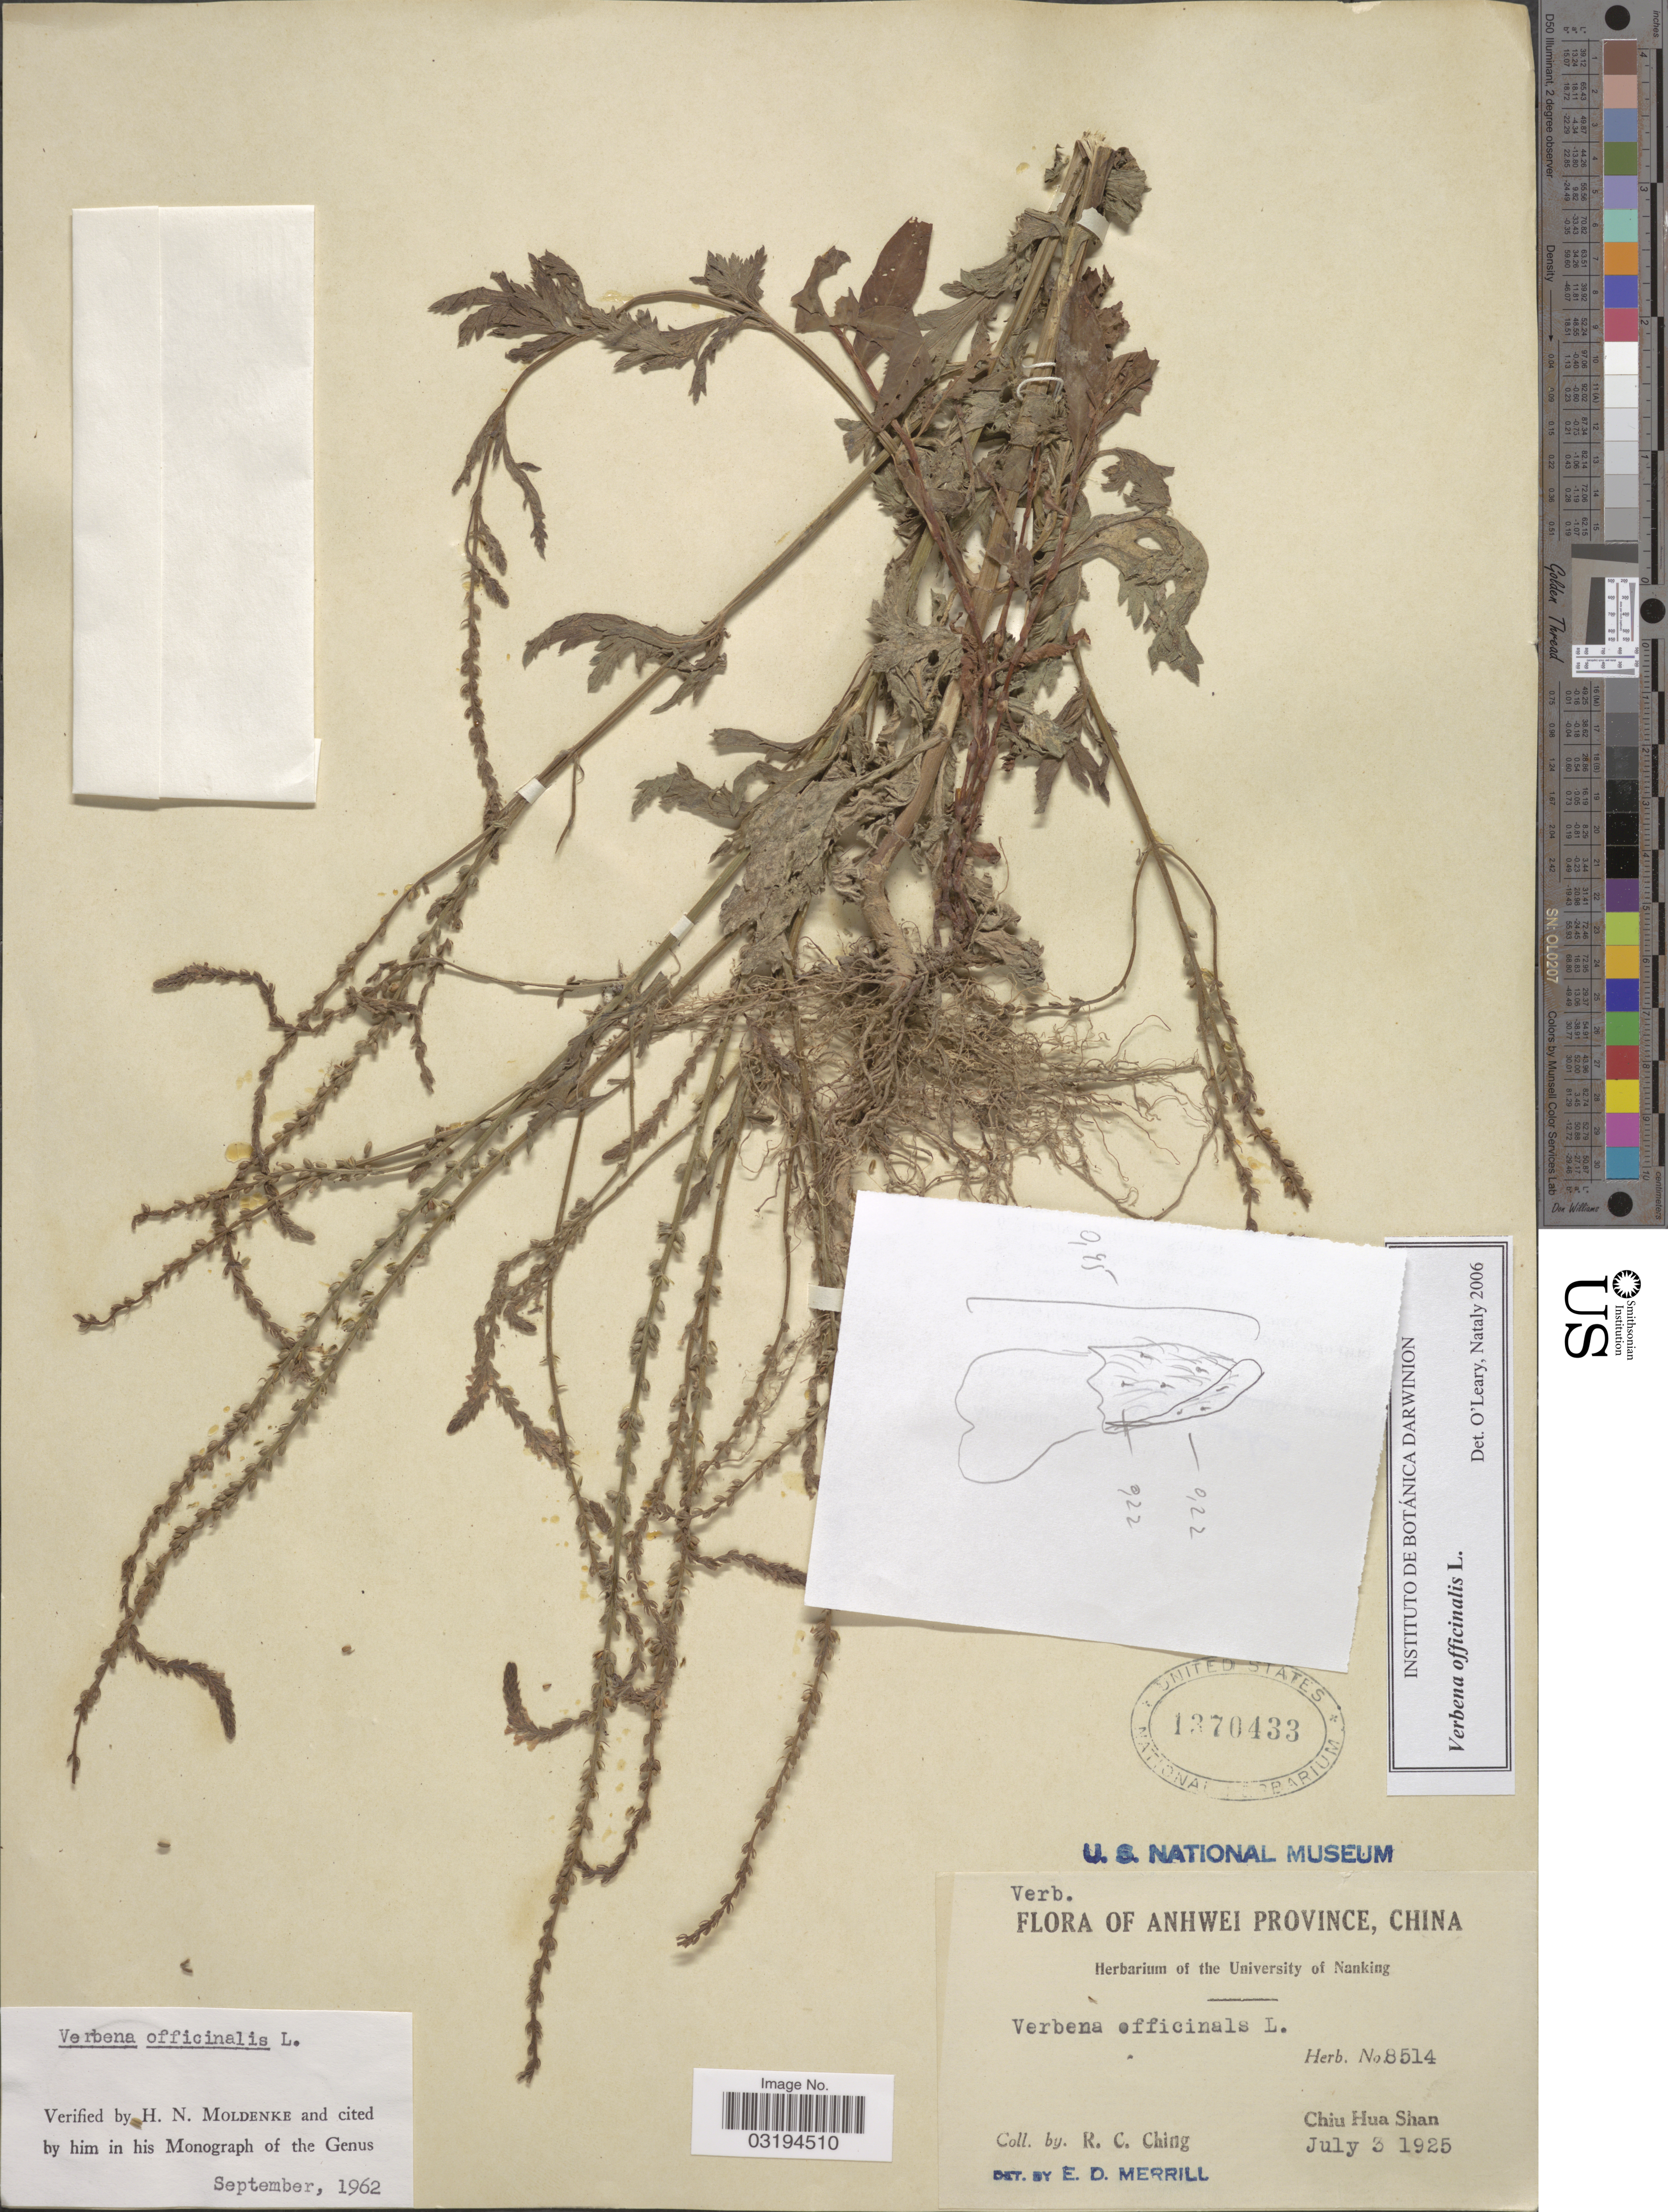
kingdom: Plantae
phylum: Tracheophyta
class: Magnoliopsida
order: Lamiales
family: Verbenaceae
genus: Verbena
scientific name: Verbena officinalis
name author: L.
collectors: R. C. Ching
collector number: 8514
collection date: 1925-07-03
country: China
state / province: Anhui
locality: Anhwei Province. Chiu Hua Shan.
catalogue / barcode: US 1370433